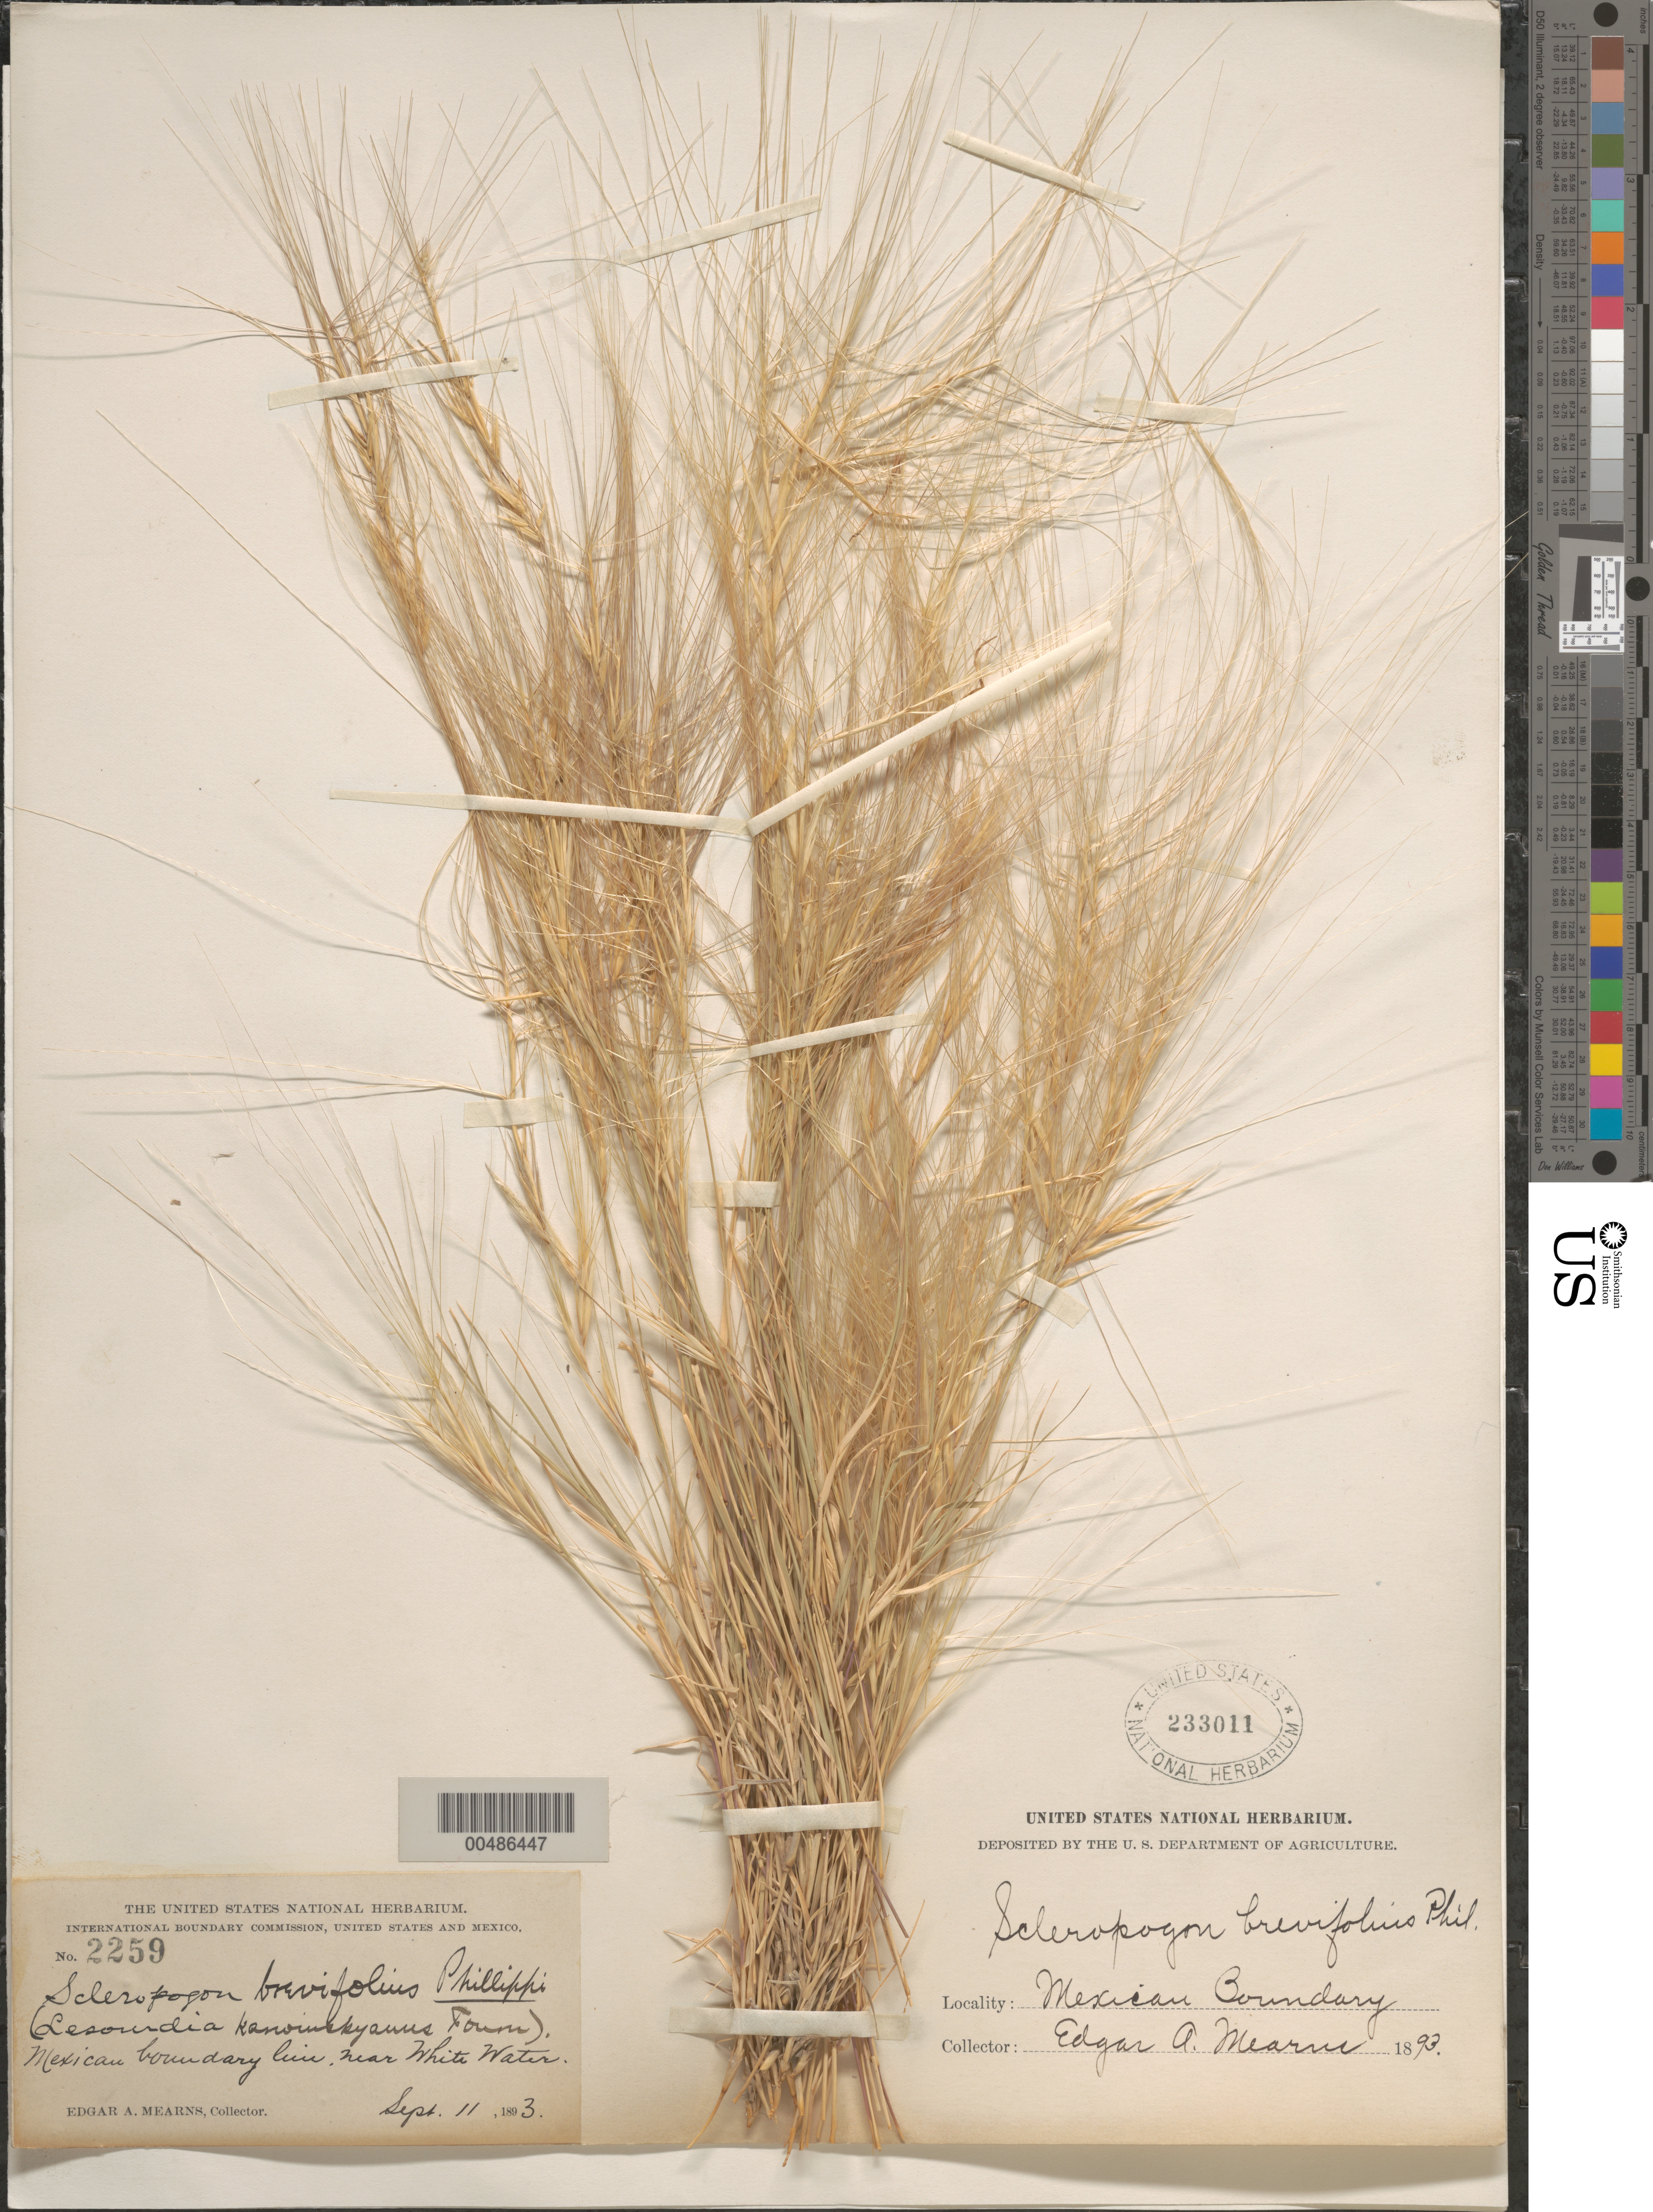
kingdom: Plantae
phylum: Tracheophyta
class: Liliopsida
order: Poales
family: Poaceae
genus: Scleropogon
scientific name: Scleropogon brevifolius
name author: Phil.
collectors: E. A. Mearns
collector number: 2259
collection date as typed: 11 Sep 1893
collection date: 1893-09-11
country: Mexico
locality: Near White Water, Mexican boundary line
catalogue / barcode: US 233011